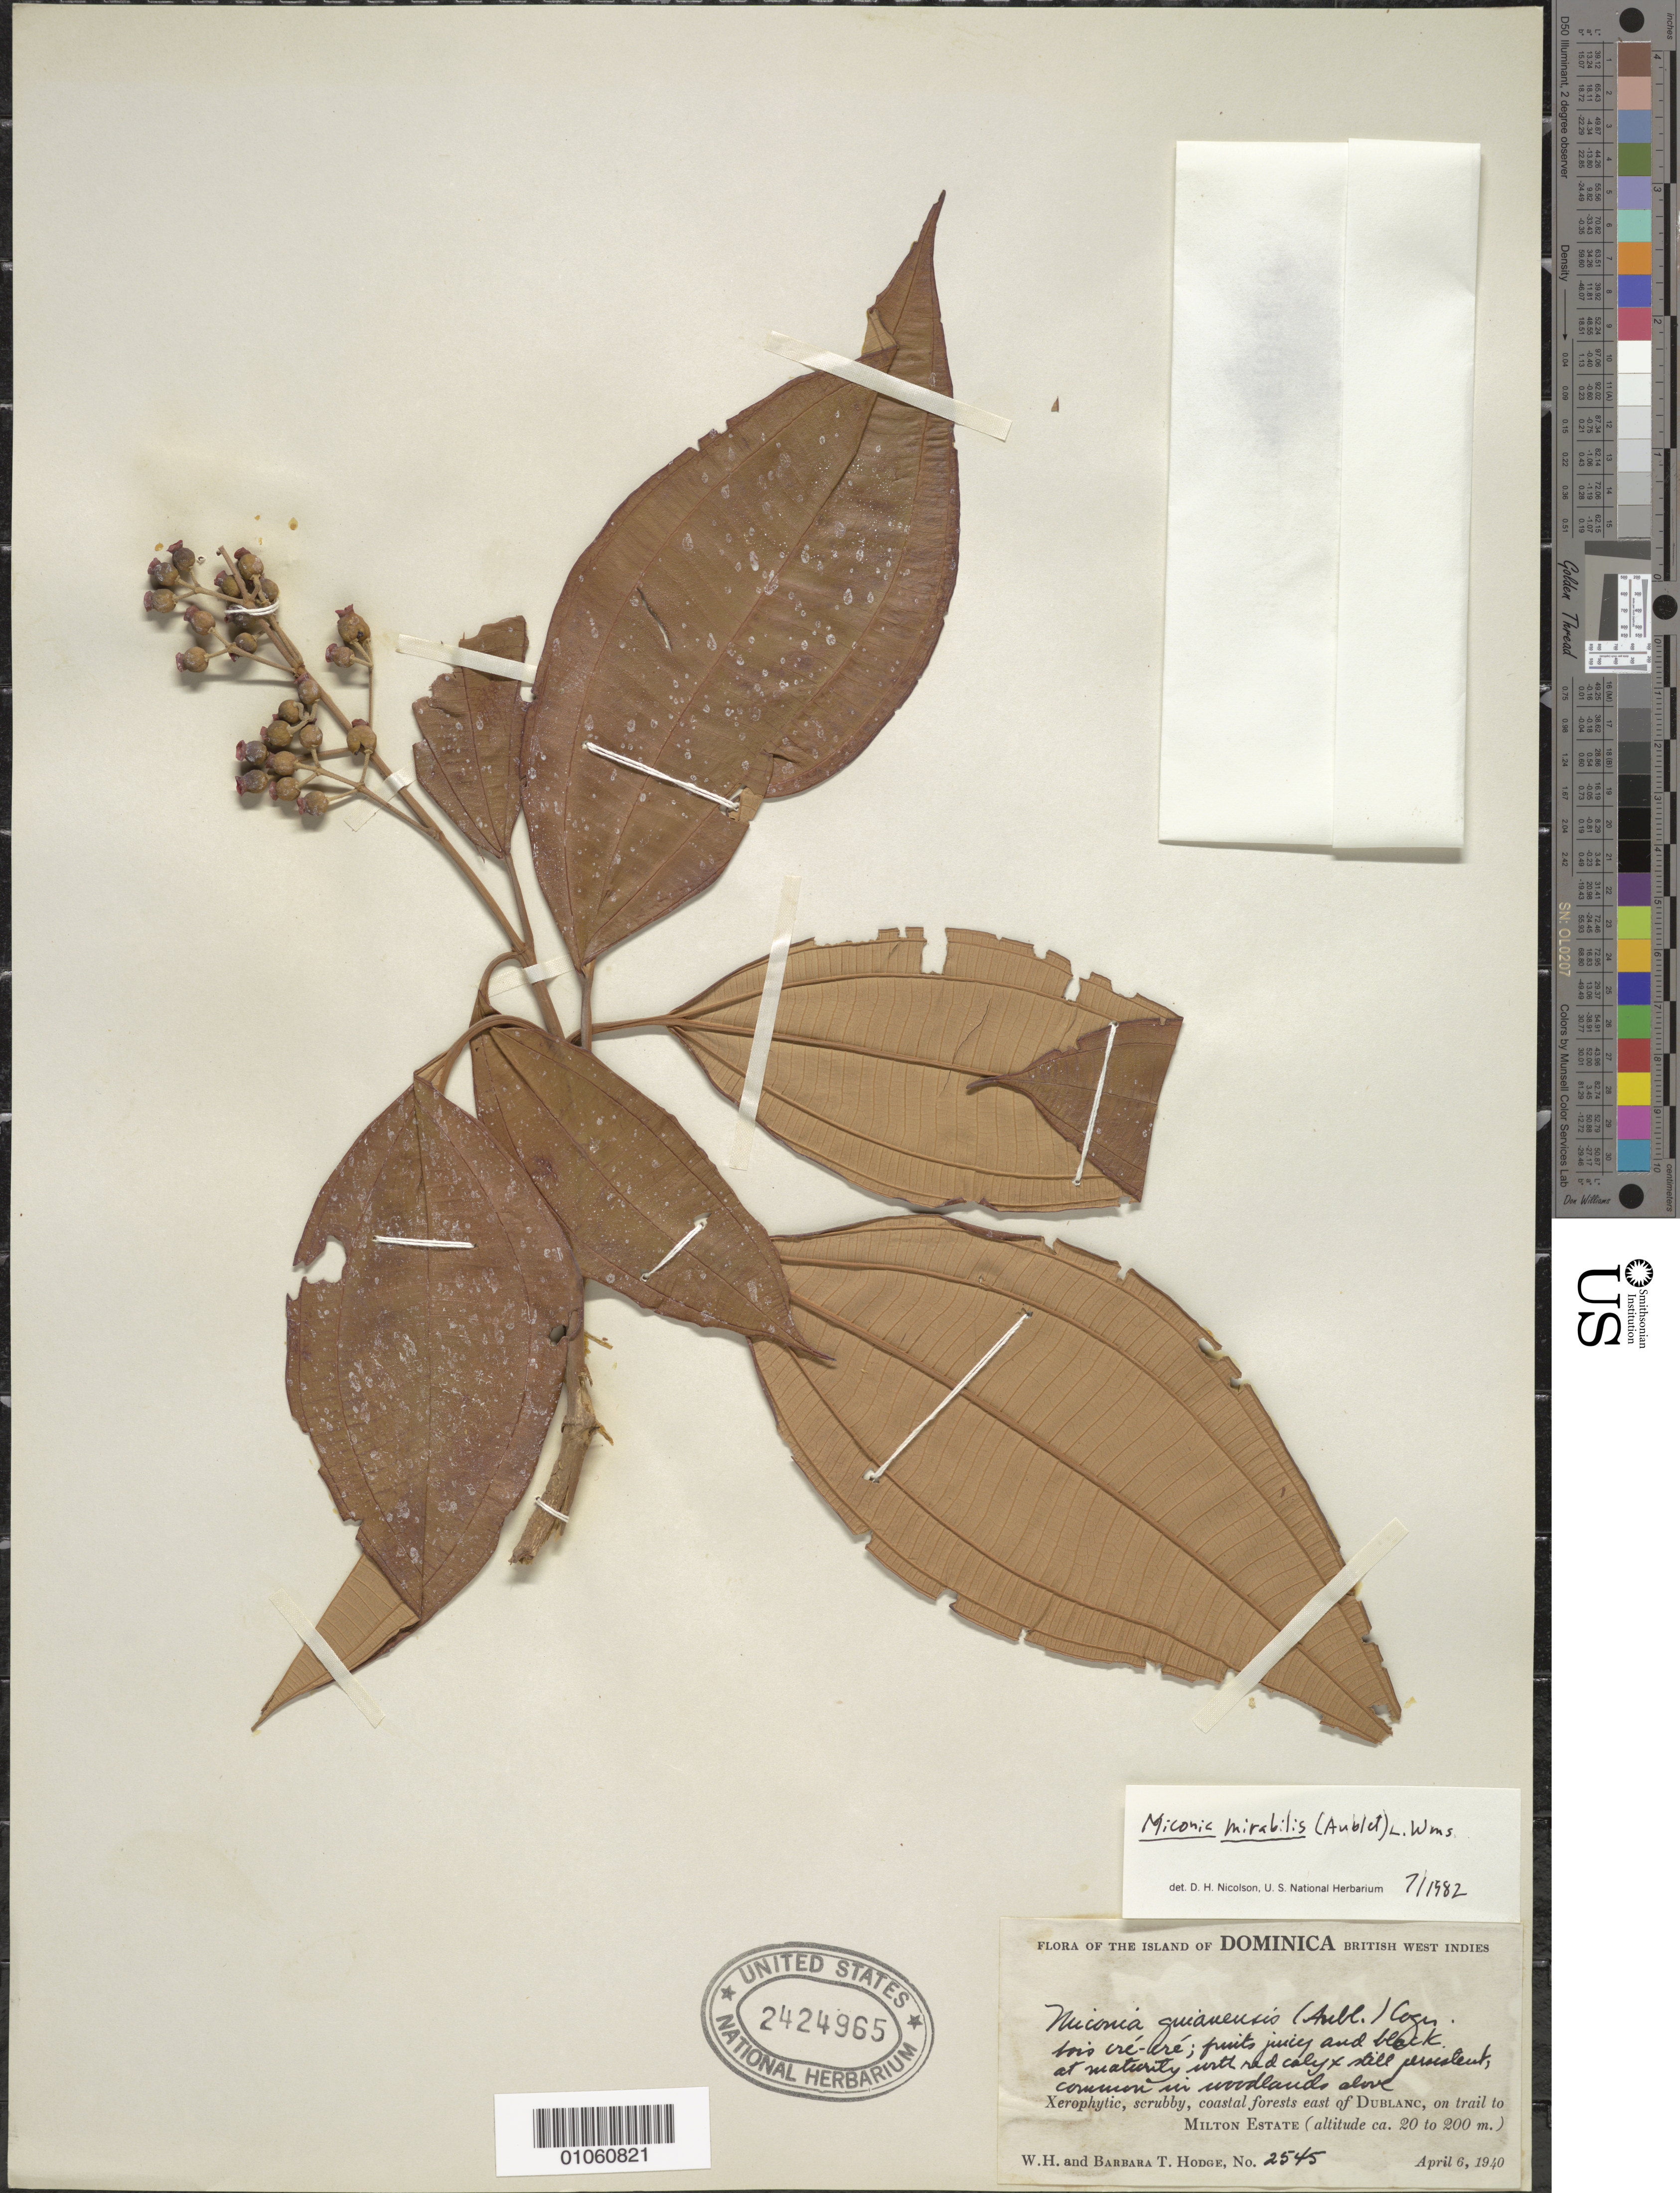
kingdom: Plantae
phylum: Tracheophyta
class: Magnoliopsida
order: Myrtales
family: Melastomataceae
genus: Miconia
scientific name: Miconia mirabilis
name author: (Aubl.) L.O. Williams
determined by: Nicolson, Dan H.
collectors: W. Hodge & B. Hodge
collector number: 2545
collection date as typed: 06 Apr 1940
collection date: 1940-04-06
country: Dominica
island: Dominica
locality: Dublanc, E of, on trail to Milton Estate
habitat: Xerophytic, scrubby, coastal forests; common in woodlands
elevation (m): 20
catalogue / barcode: US 2424965